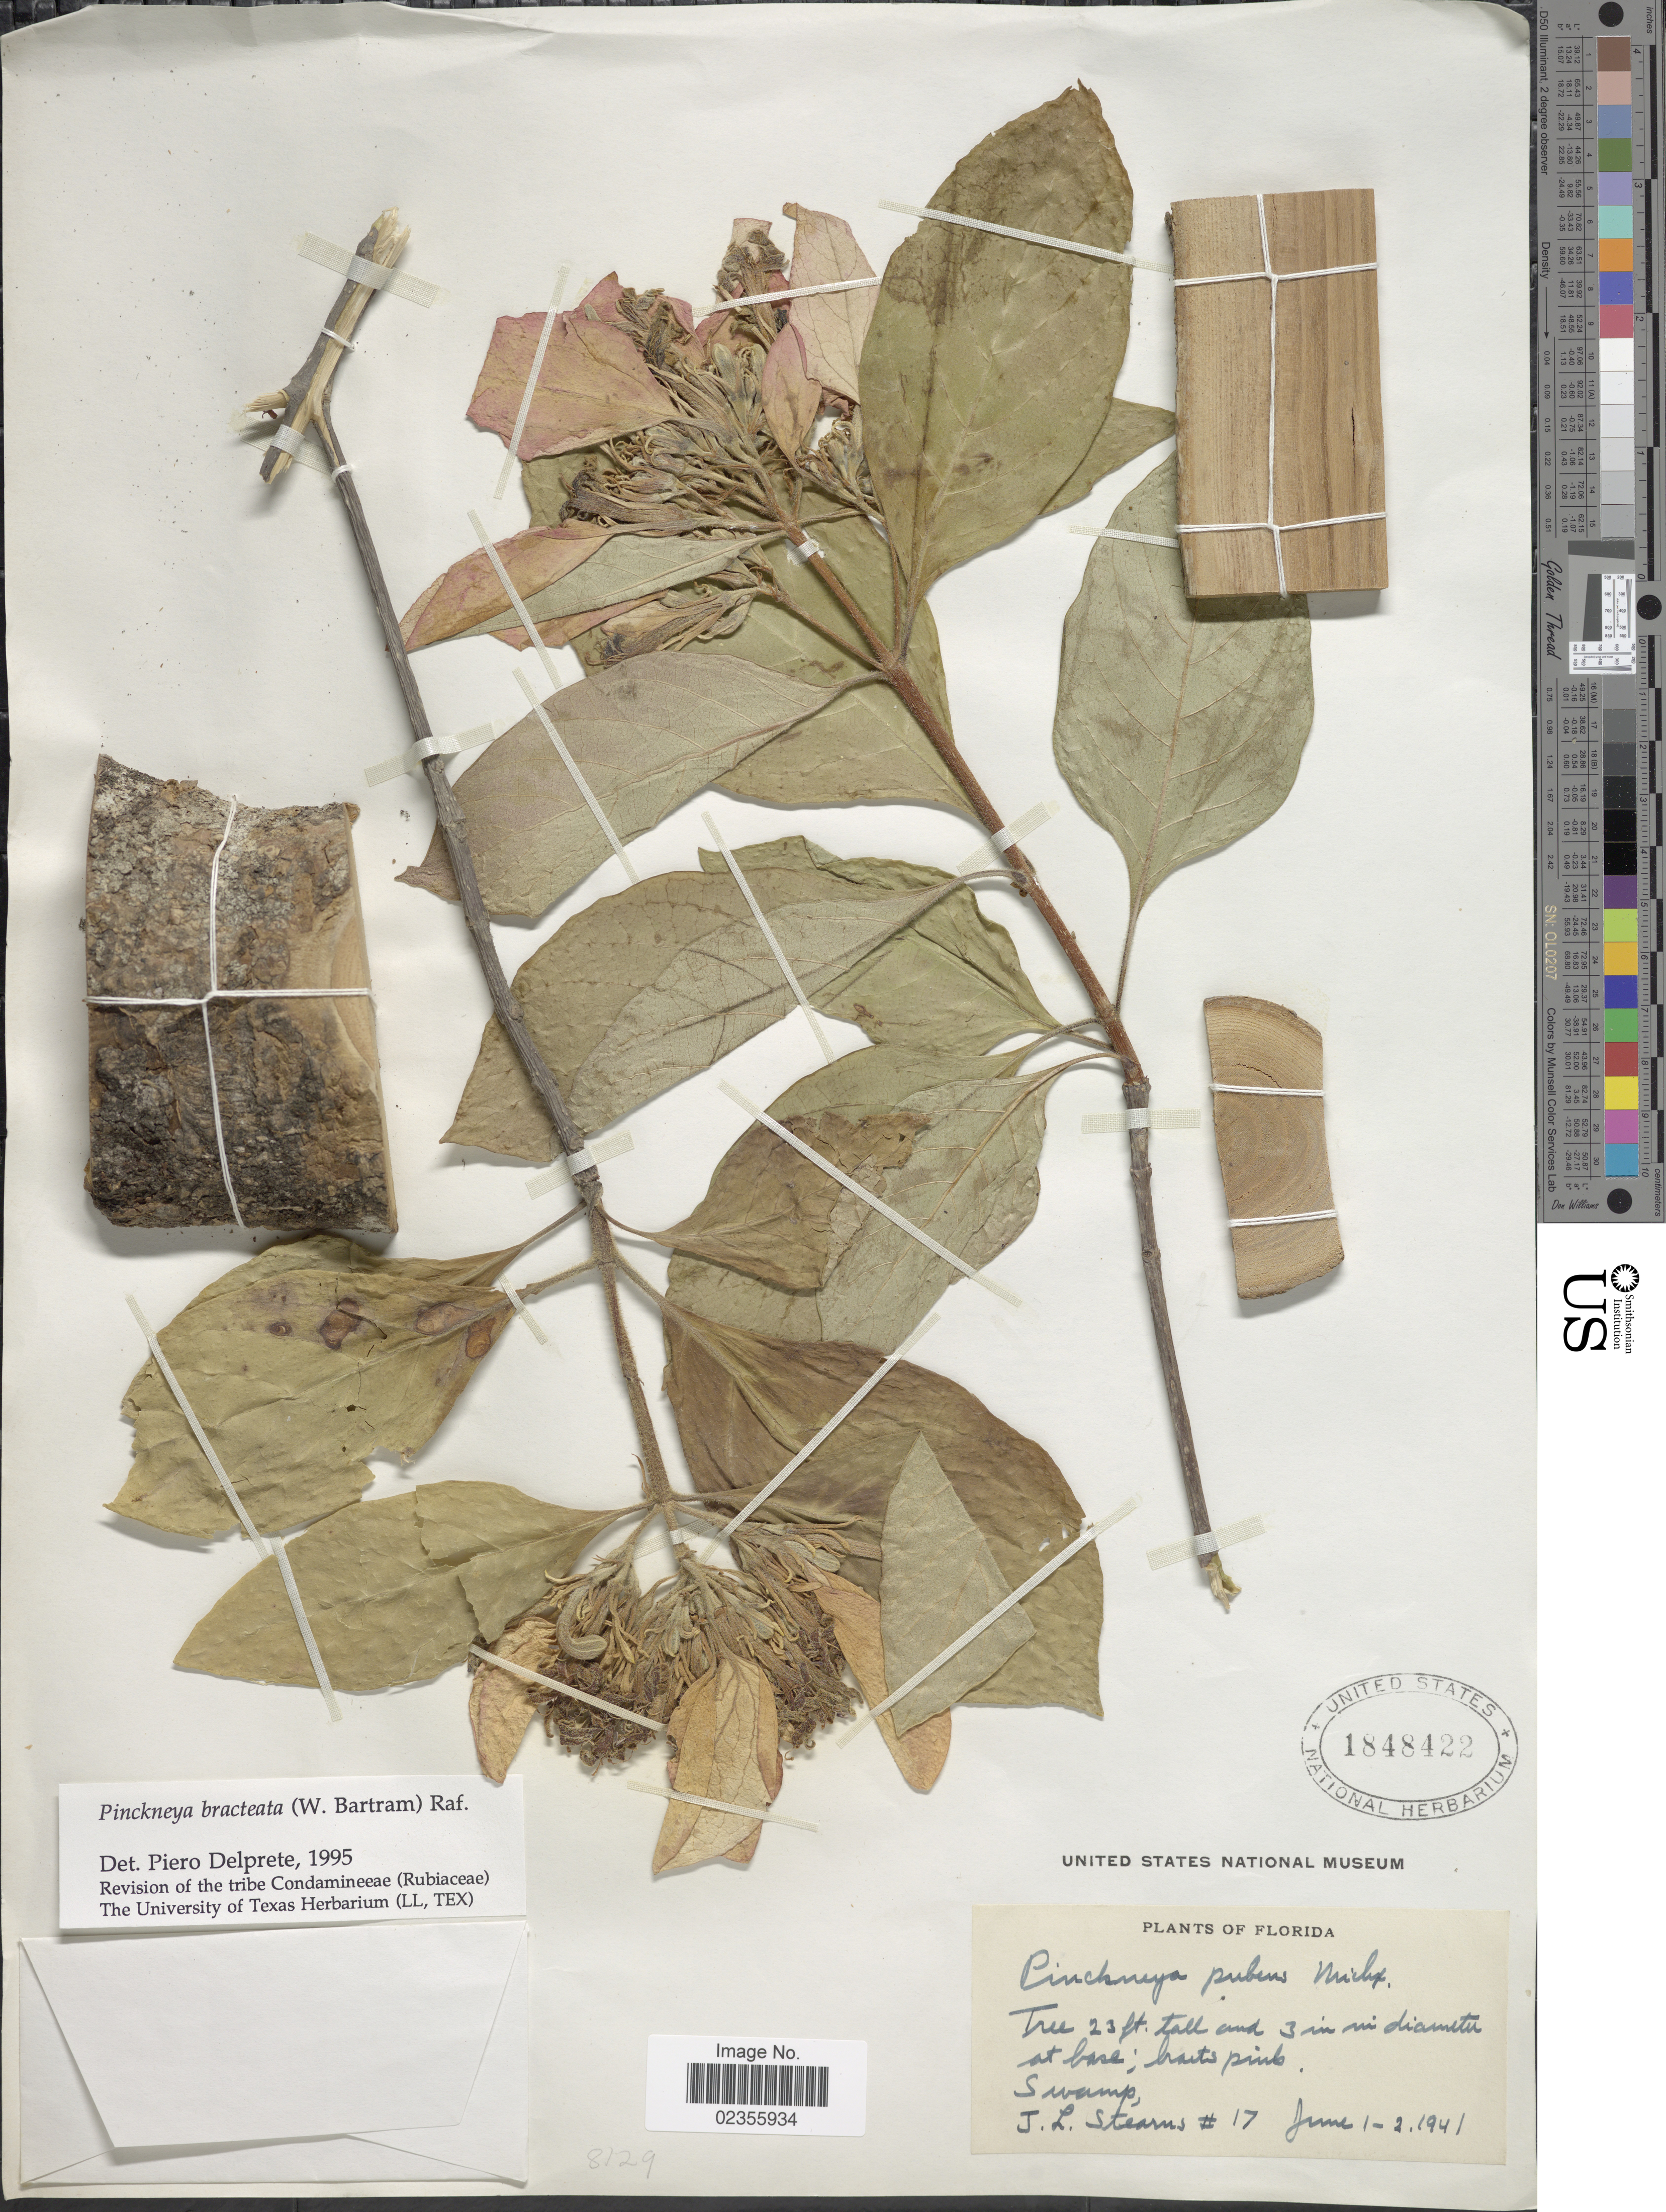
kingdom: Plantae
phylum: Tracheophyta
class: Magnoliopsida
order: Gentianales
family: Rubiaceae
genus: Pinckneya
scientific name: Pinckneya pubens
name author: Michx.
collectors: J. Stearns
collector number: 17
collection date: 1941-06-01/1941-06-02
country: United States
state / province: Florida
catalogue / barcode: US 1848422